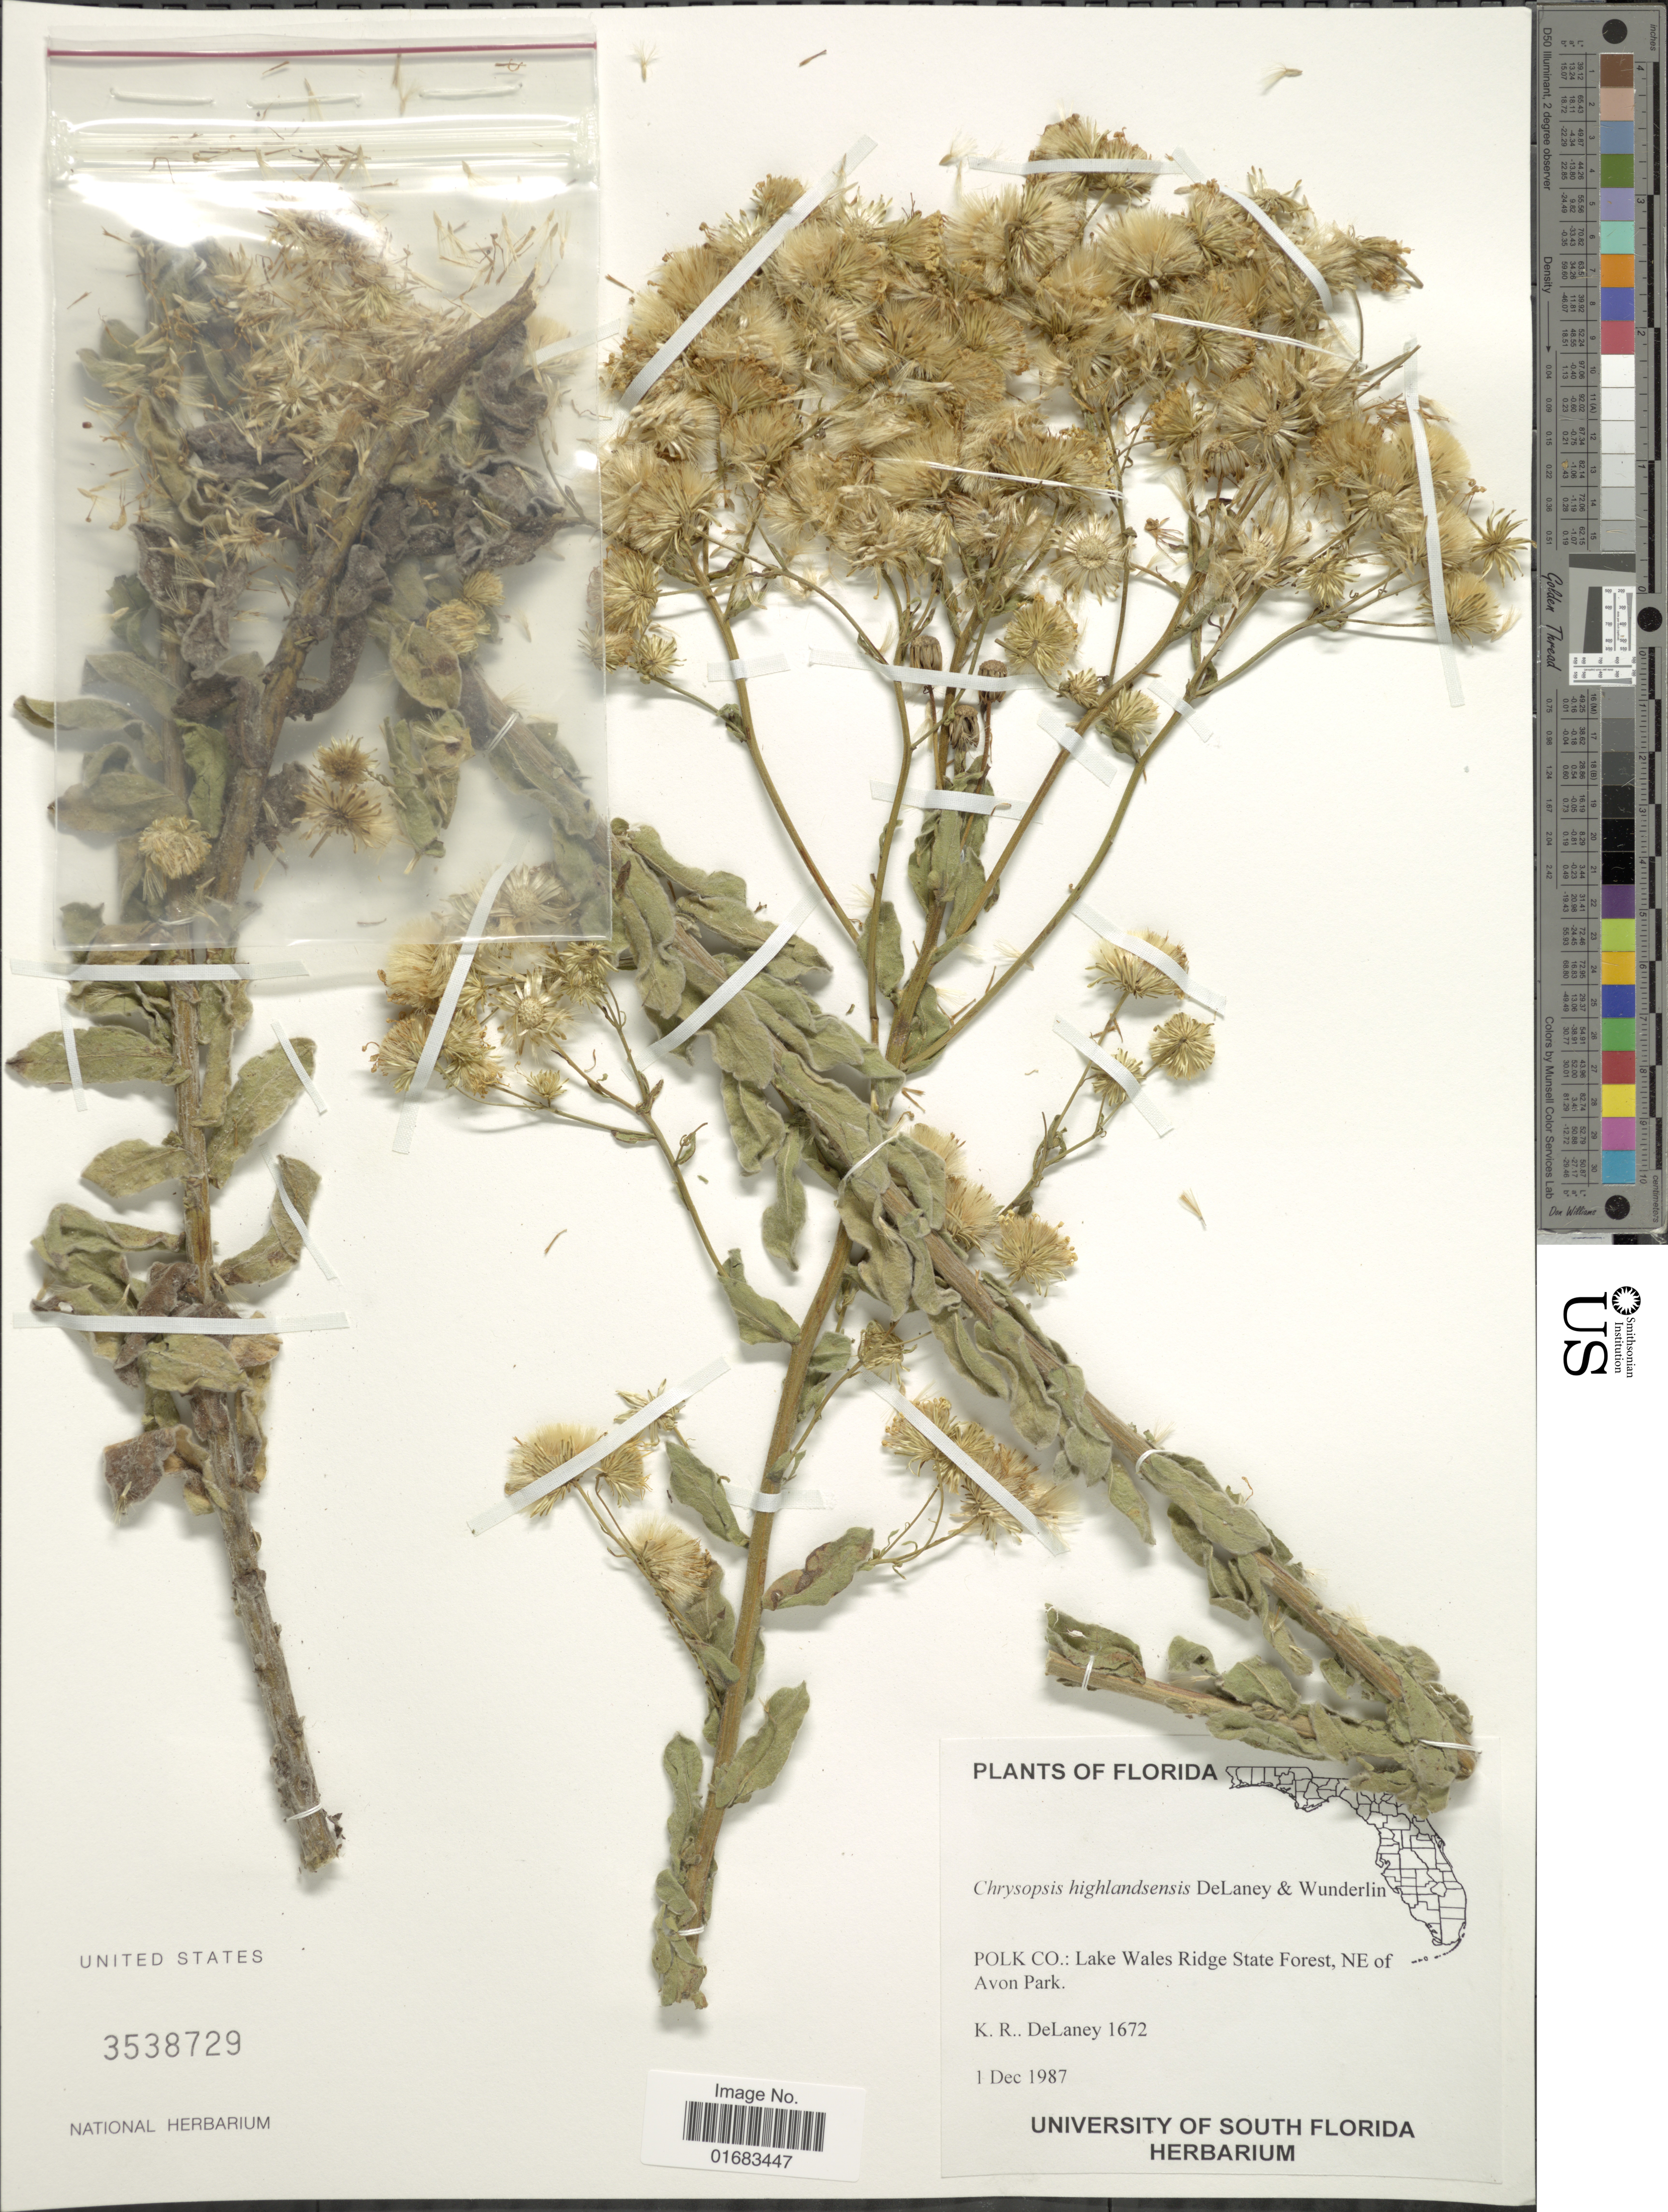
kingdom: Plantae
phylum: Tracheophyta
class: Magnoliopsida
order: Asterales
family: Asteraceae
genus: Chrysopsis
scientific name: Chrysopsis highlandsensis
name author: DeLaney & Wunderlin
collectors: K. R. DeLaney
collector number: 1672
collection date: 1987-12-01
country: United States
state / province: Florida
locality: Polk Co.: Lake Wales Ridge State Forest, NE of Avon Park.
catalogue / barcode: US 3538729